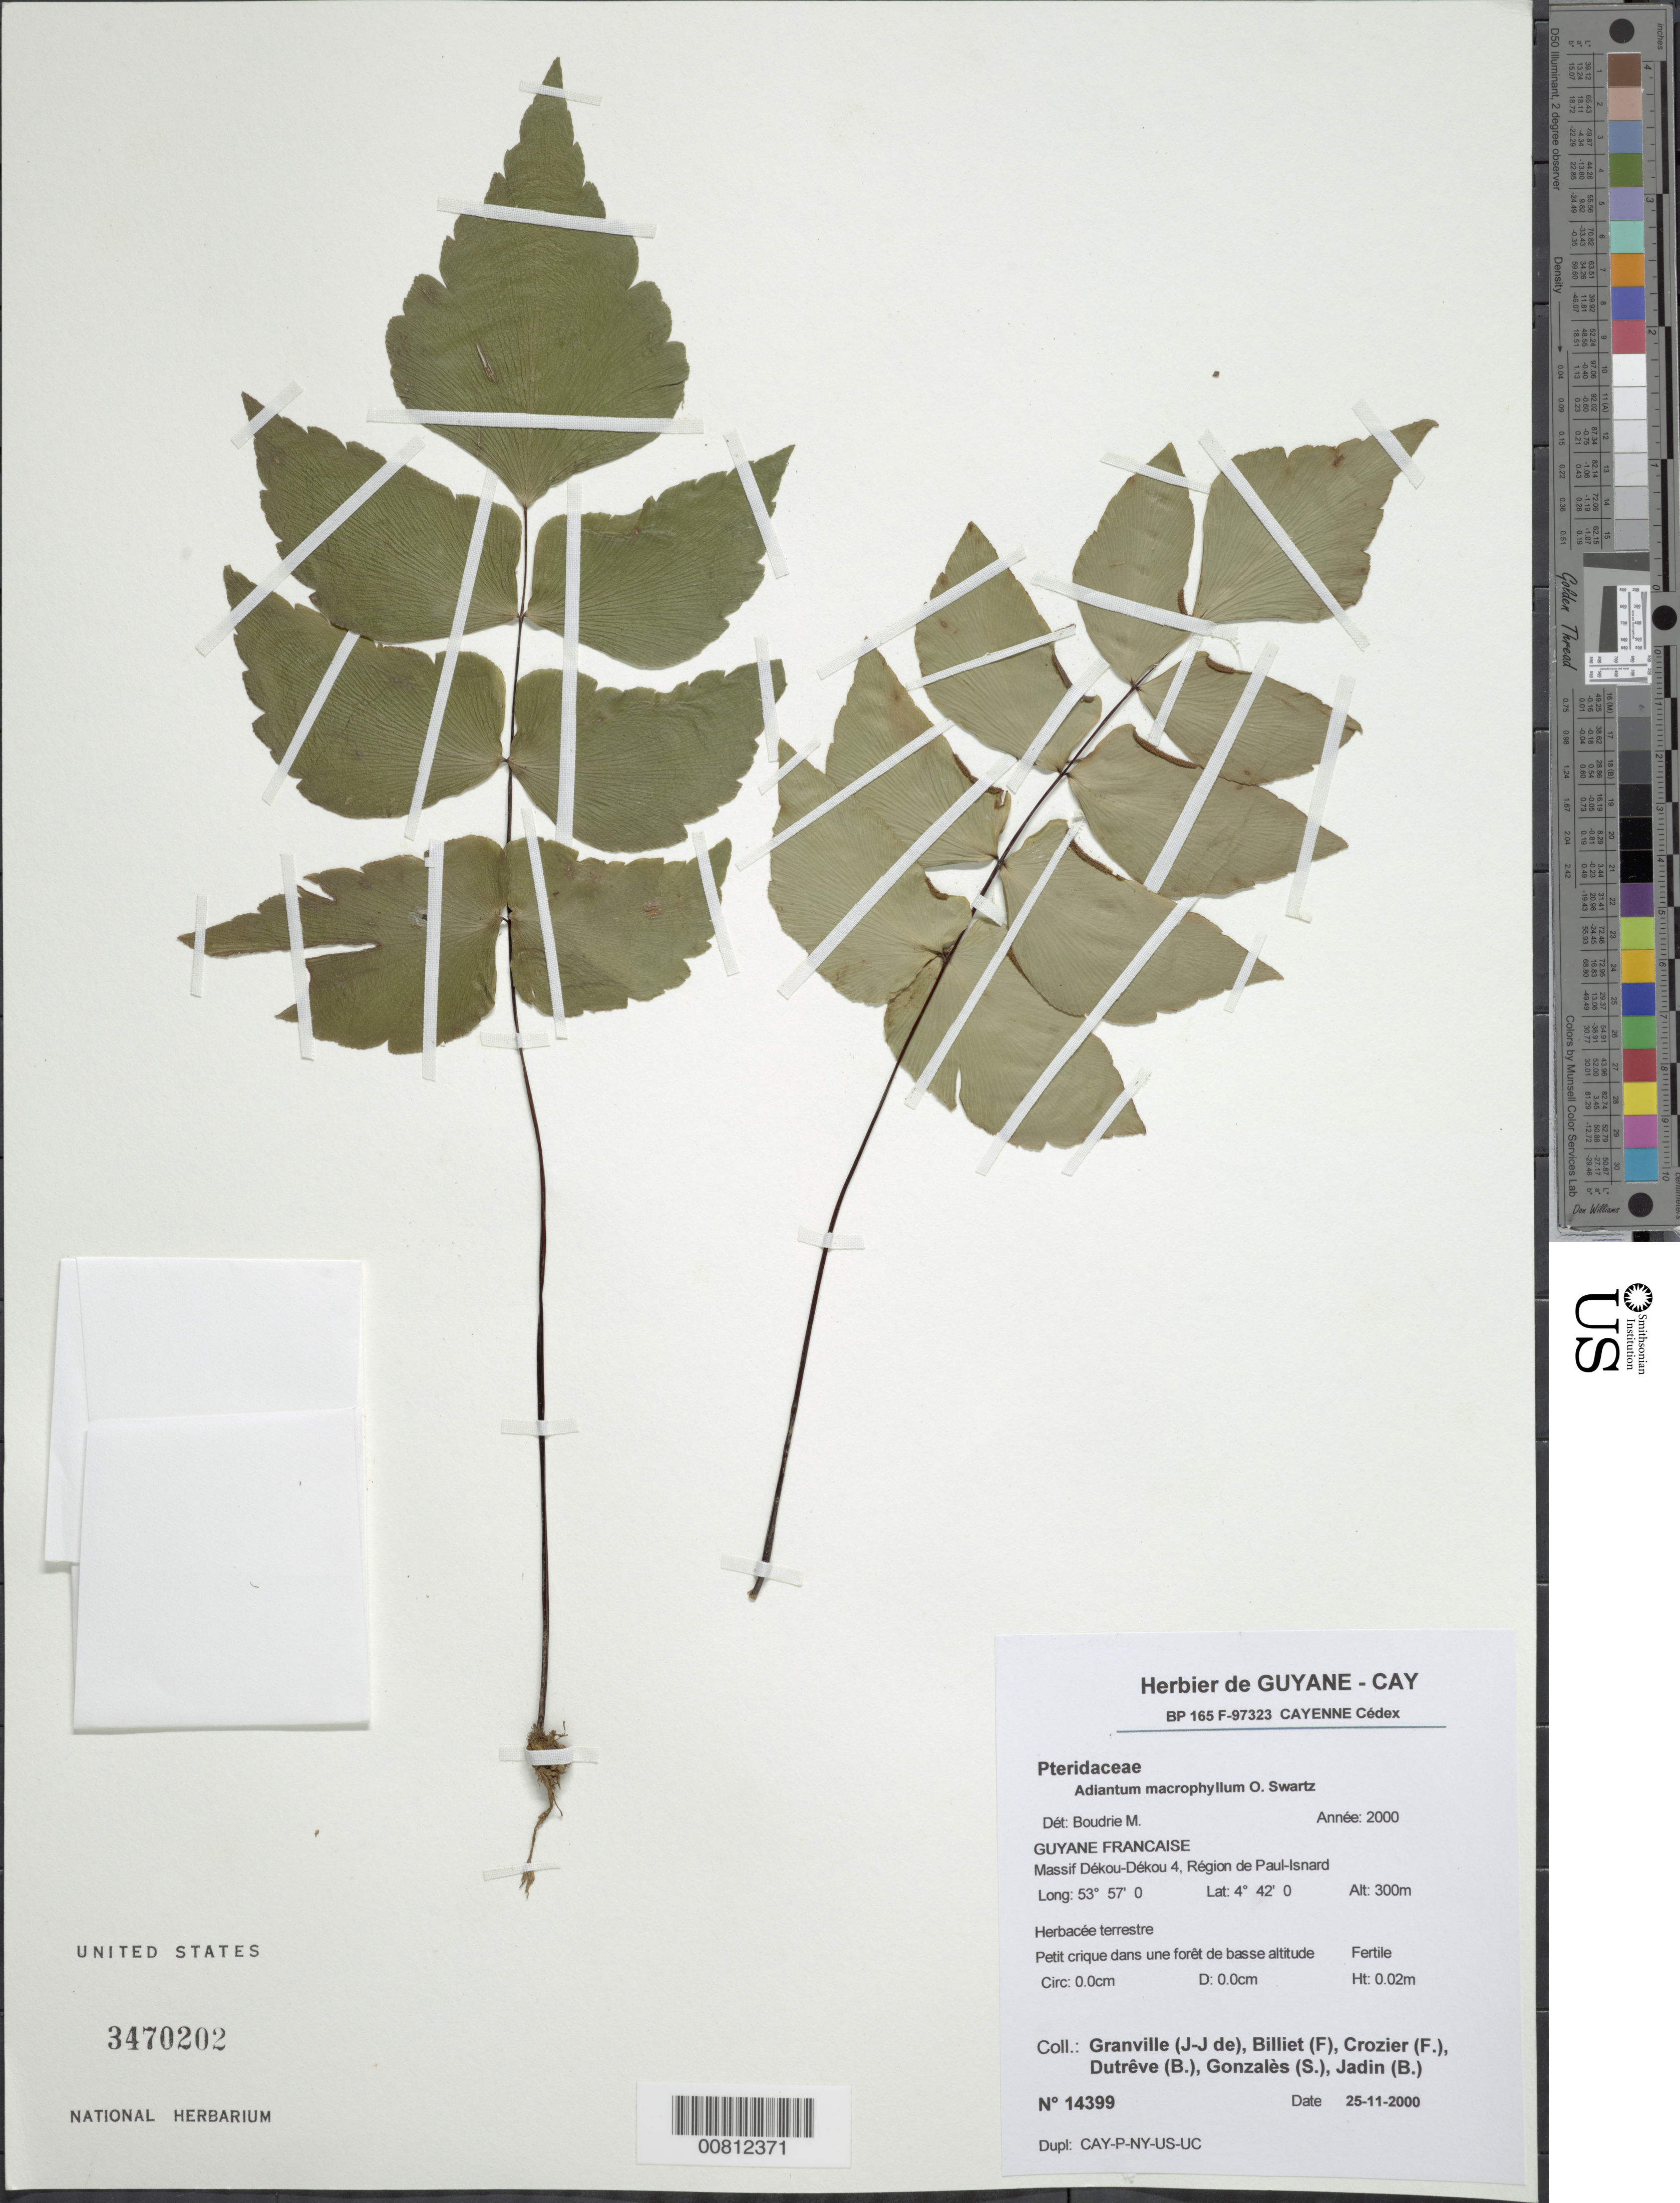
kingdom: Plantae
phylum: Tracheophyta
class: Polypodiopsida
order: Polypodiales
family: Pteridaceae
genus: Adiantum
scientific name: Adiantum macrophyllum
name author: Sw.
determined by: Boudrie, M.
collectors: J.-J. de Granville, F. Billiet, F. Crozier, B. Dutrêve, S. Gonzales & B. Jadin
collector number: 14399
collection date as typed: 25-Nov-00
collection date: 2000-11-25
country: French Guiana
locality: Massif Dékou-Dékou 4, région de Paul-Isnard; 1.1 km au sud de Boeuf-Mort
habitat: Petit crique dans une forêt de basse altitude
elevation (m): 300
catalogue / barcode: US 3470202